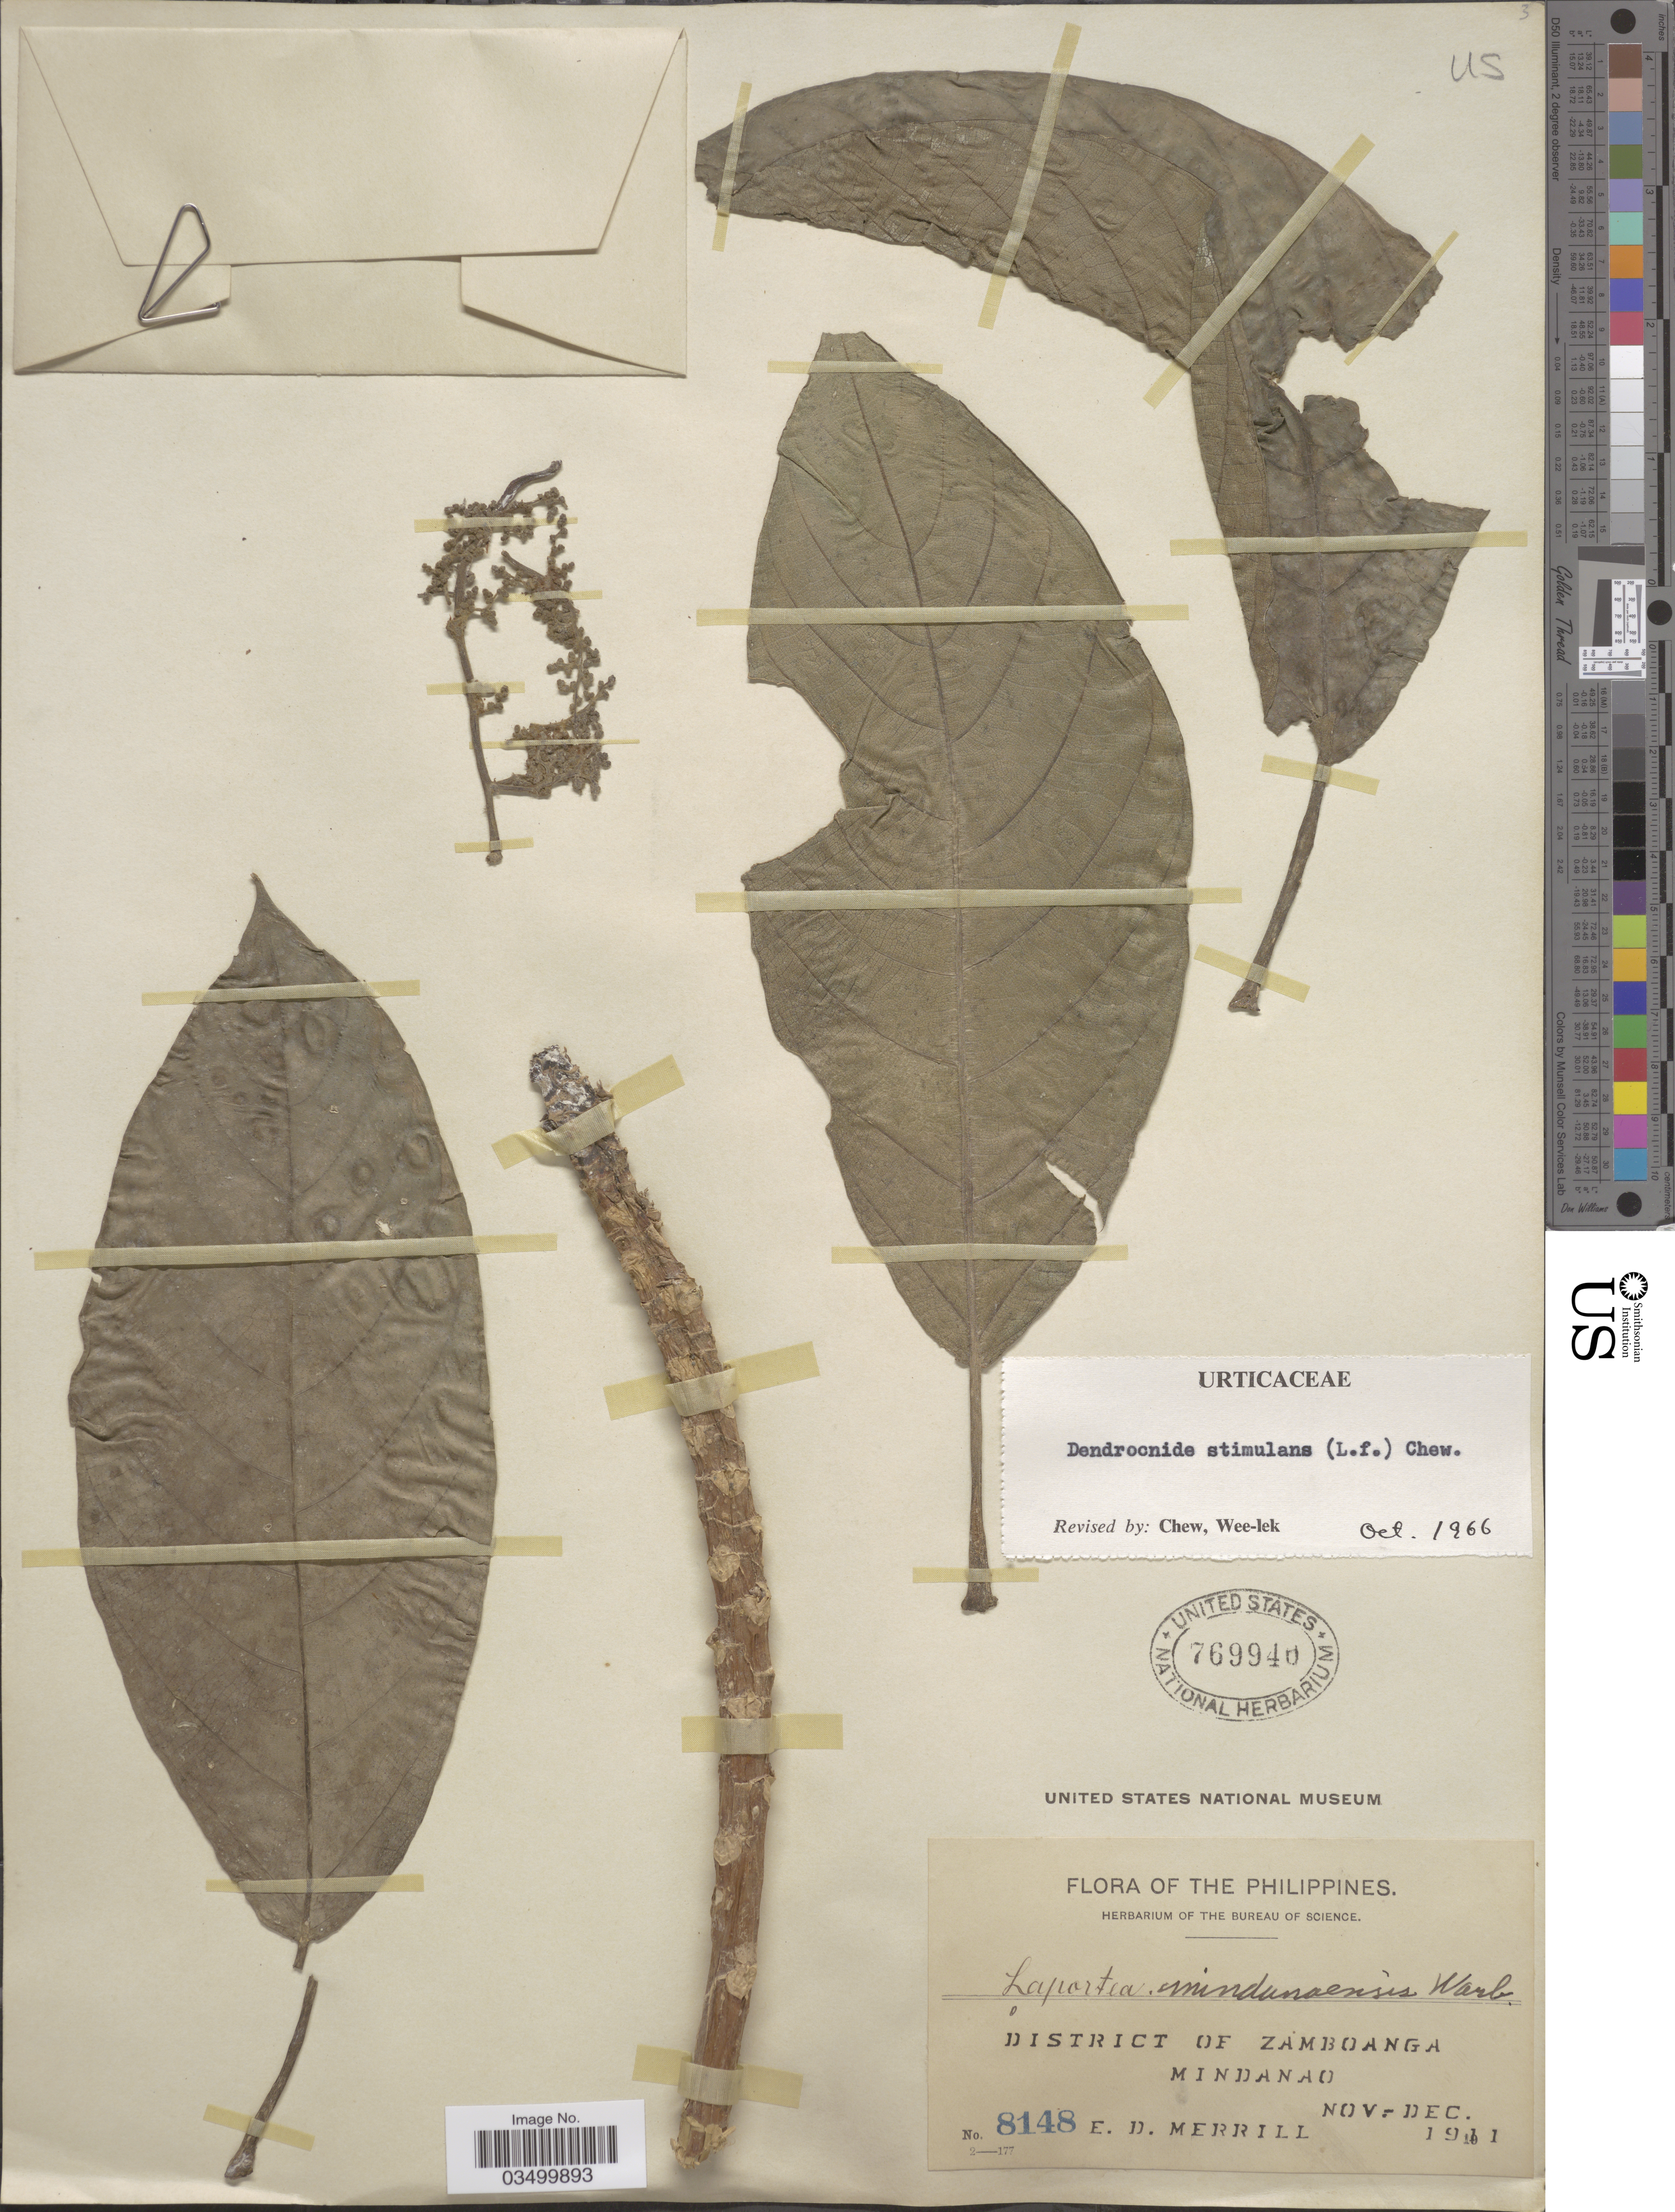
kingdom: Plantae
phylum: Tracheophyta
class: Magnoliopsida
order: Rosales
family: Urticaceae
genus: Dendrocnide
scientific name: Dendrocnide stimulans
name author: (L. f.) Chew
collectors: E. D. Merrill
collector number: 8148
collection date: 1911-11/1911-12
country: Philippines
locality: The Philippines. District of Zamboanga. Mindanao.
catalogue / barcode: US 769940